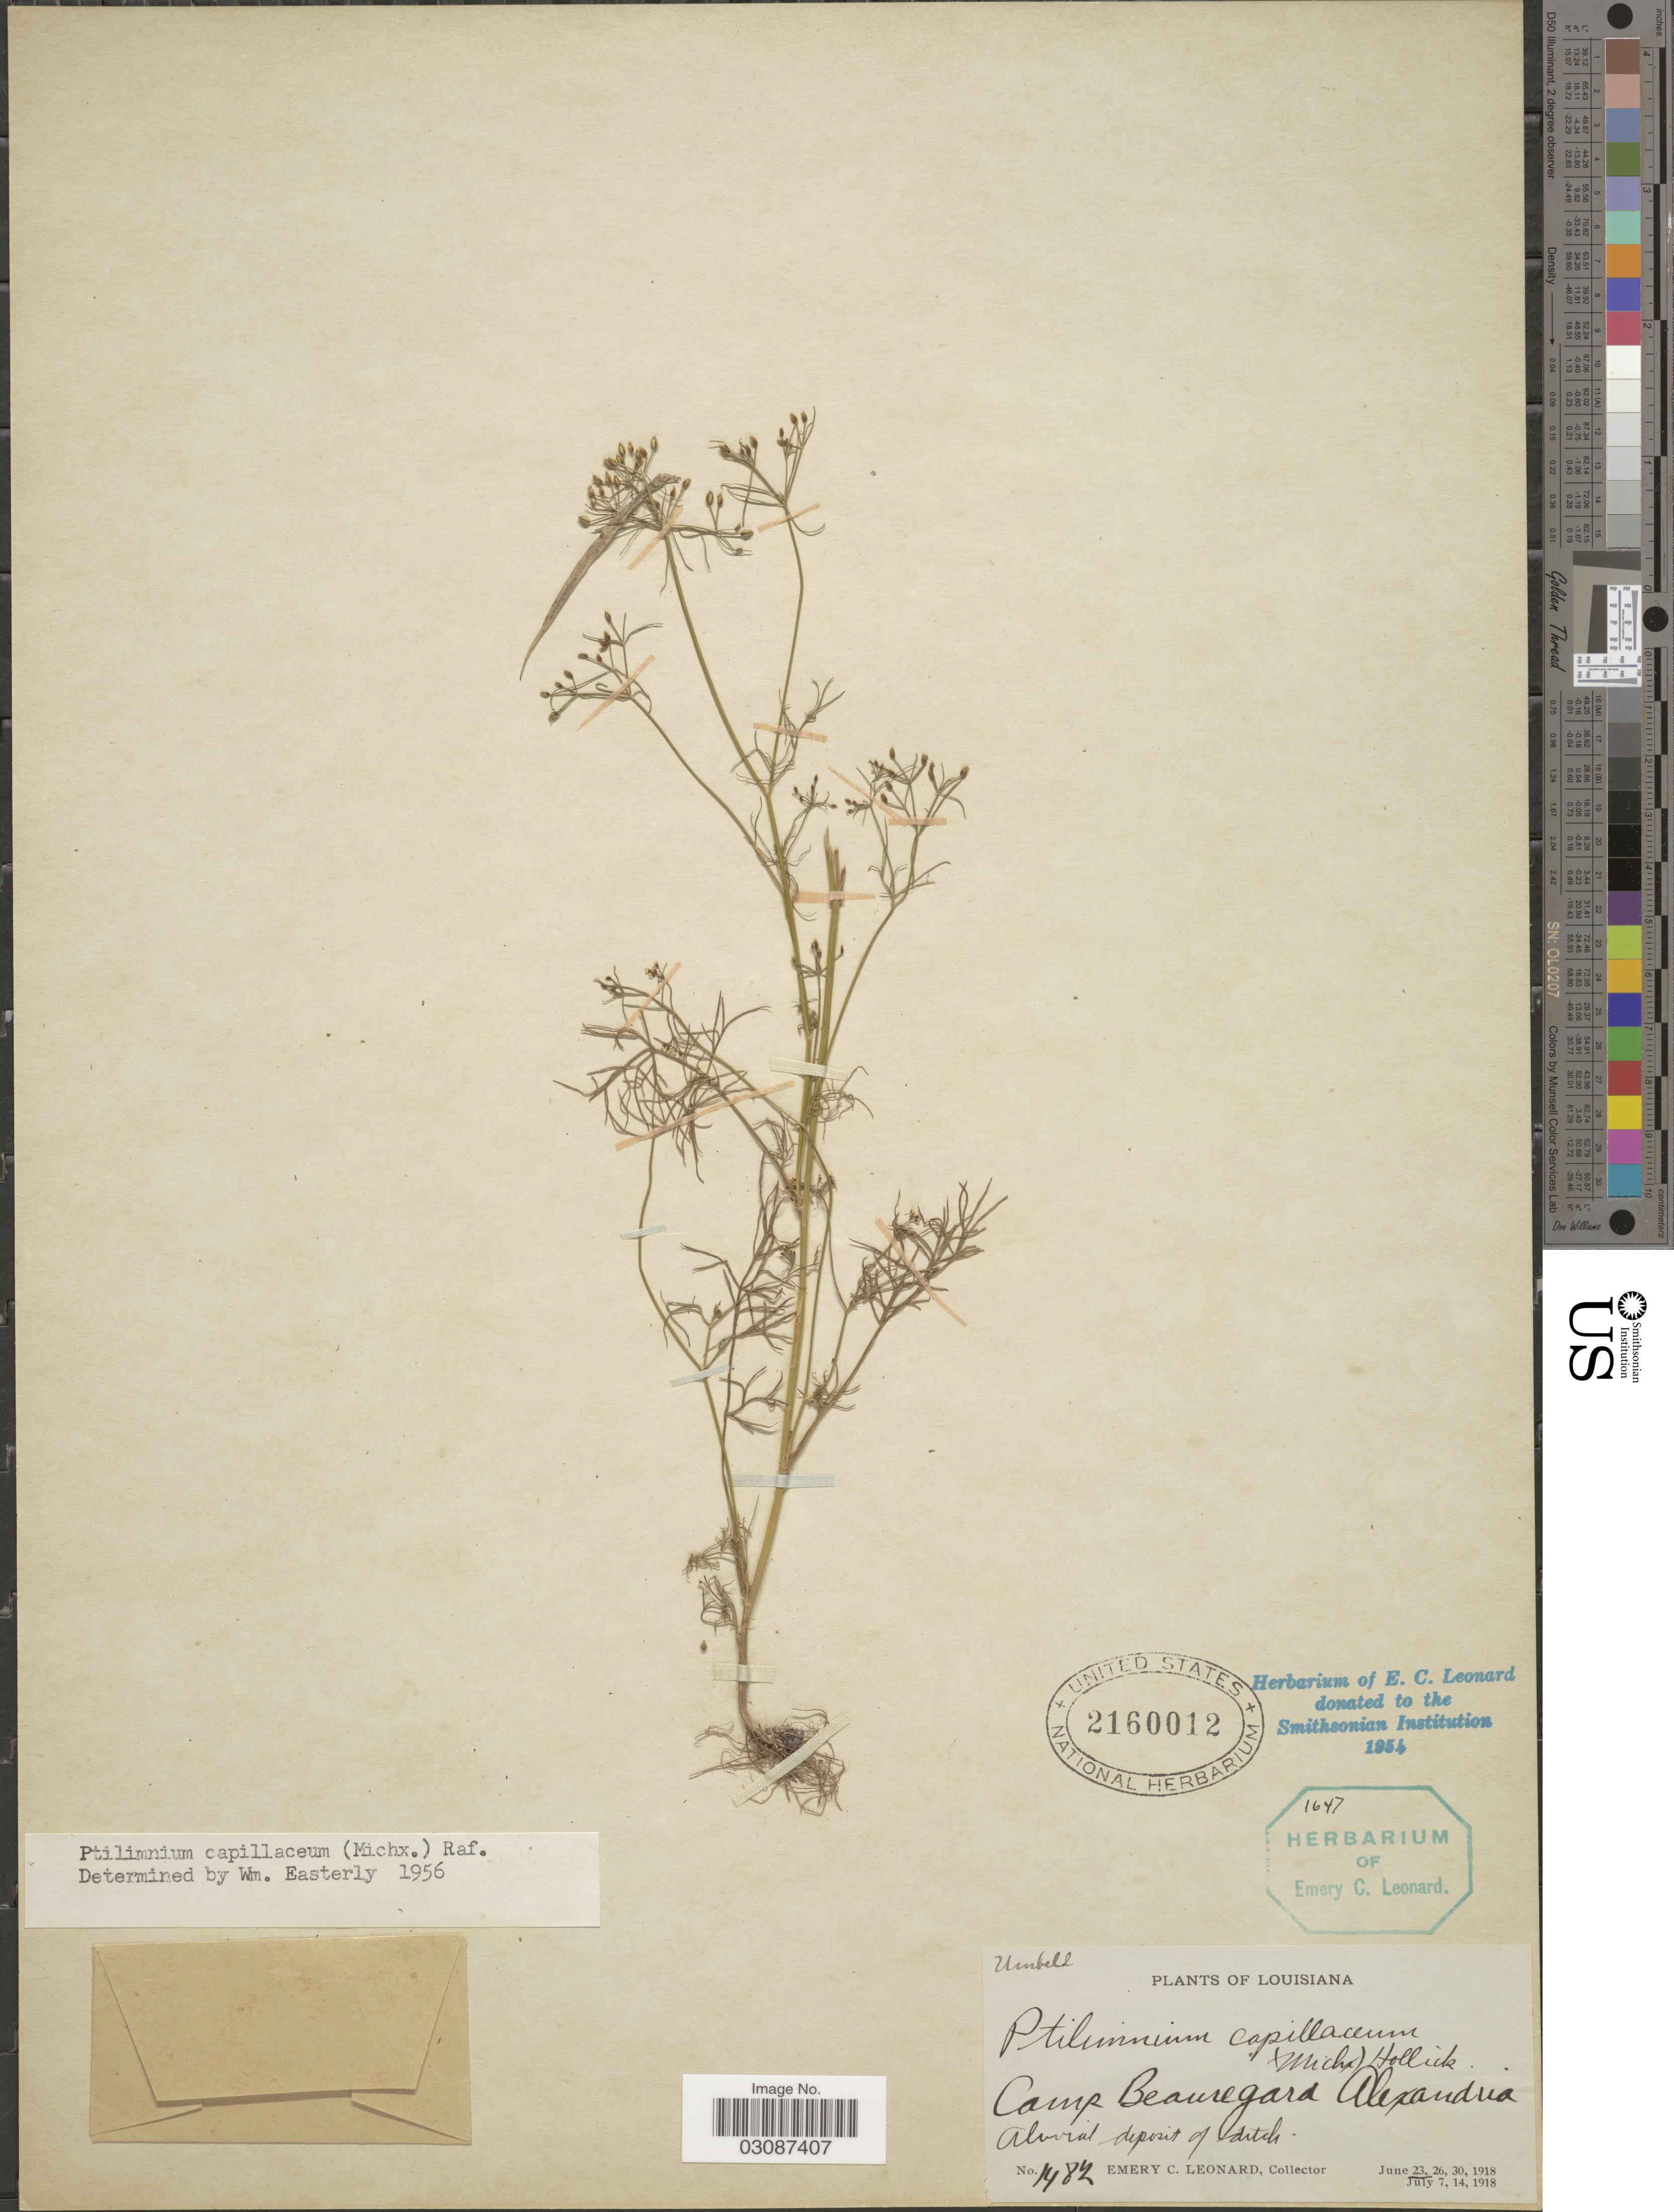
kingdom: Plantae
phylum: Tracheophyta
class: Magnoliopsida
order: Apiales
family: Apiaceae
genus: Ptilimnium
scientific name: Ptilimnium capillaceum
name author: (Michx.) Raf.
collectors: E. C. Leonard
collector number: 1482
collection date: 1918-06-23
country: United States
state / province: Louisiana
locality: Camp Beauregard, Alexandria.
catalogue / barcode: US 2160012